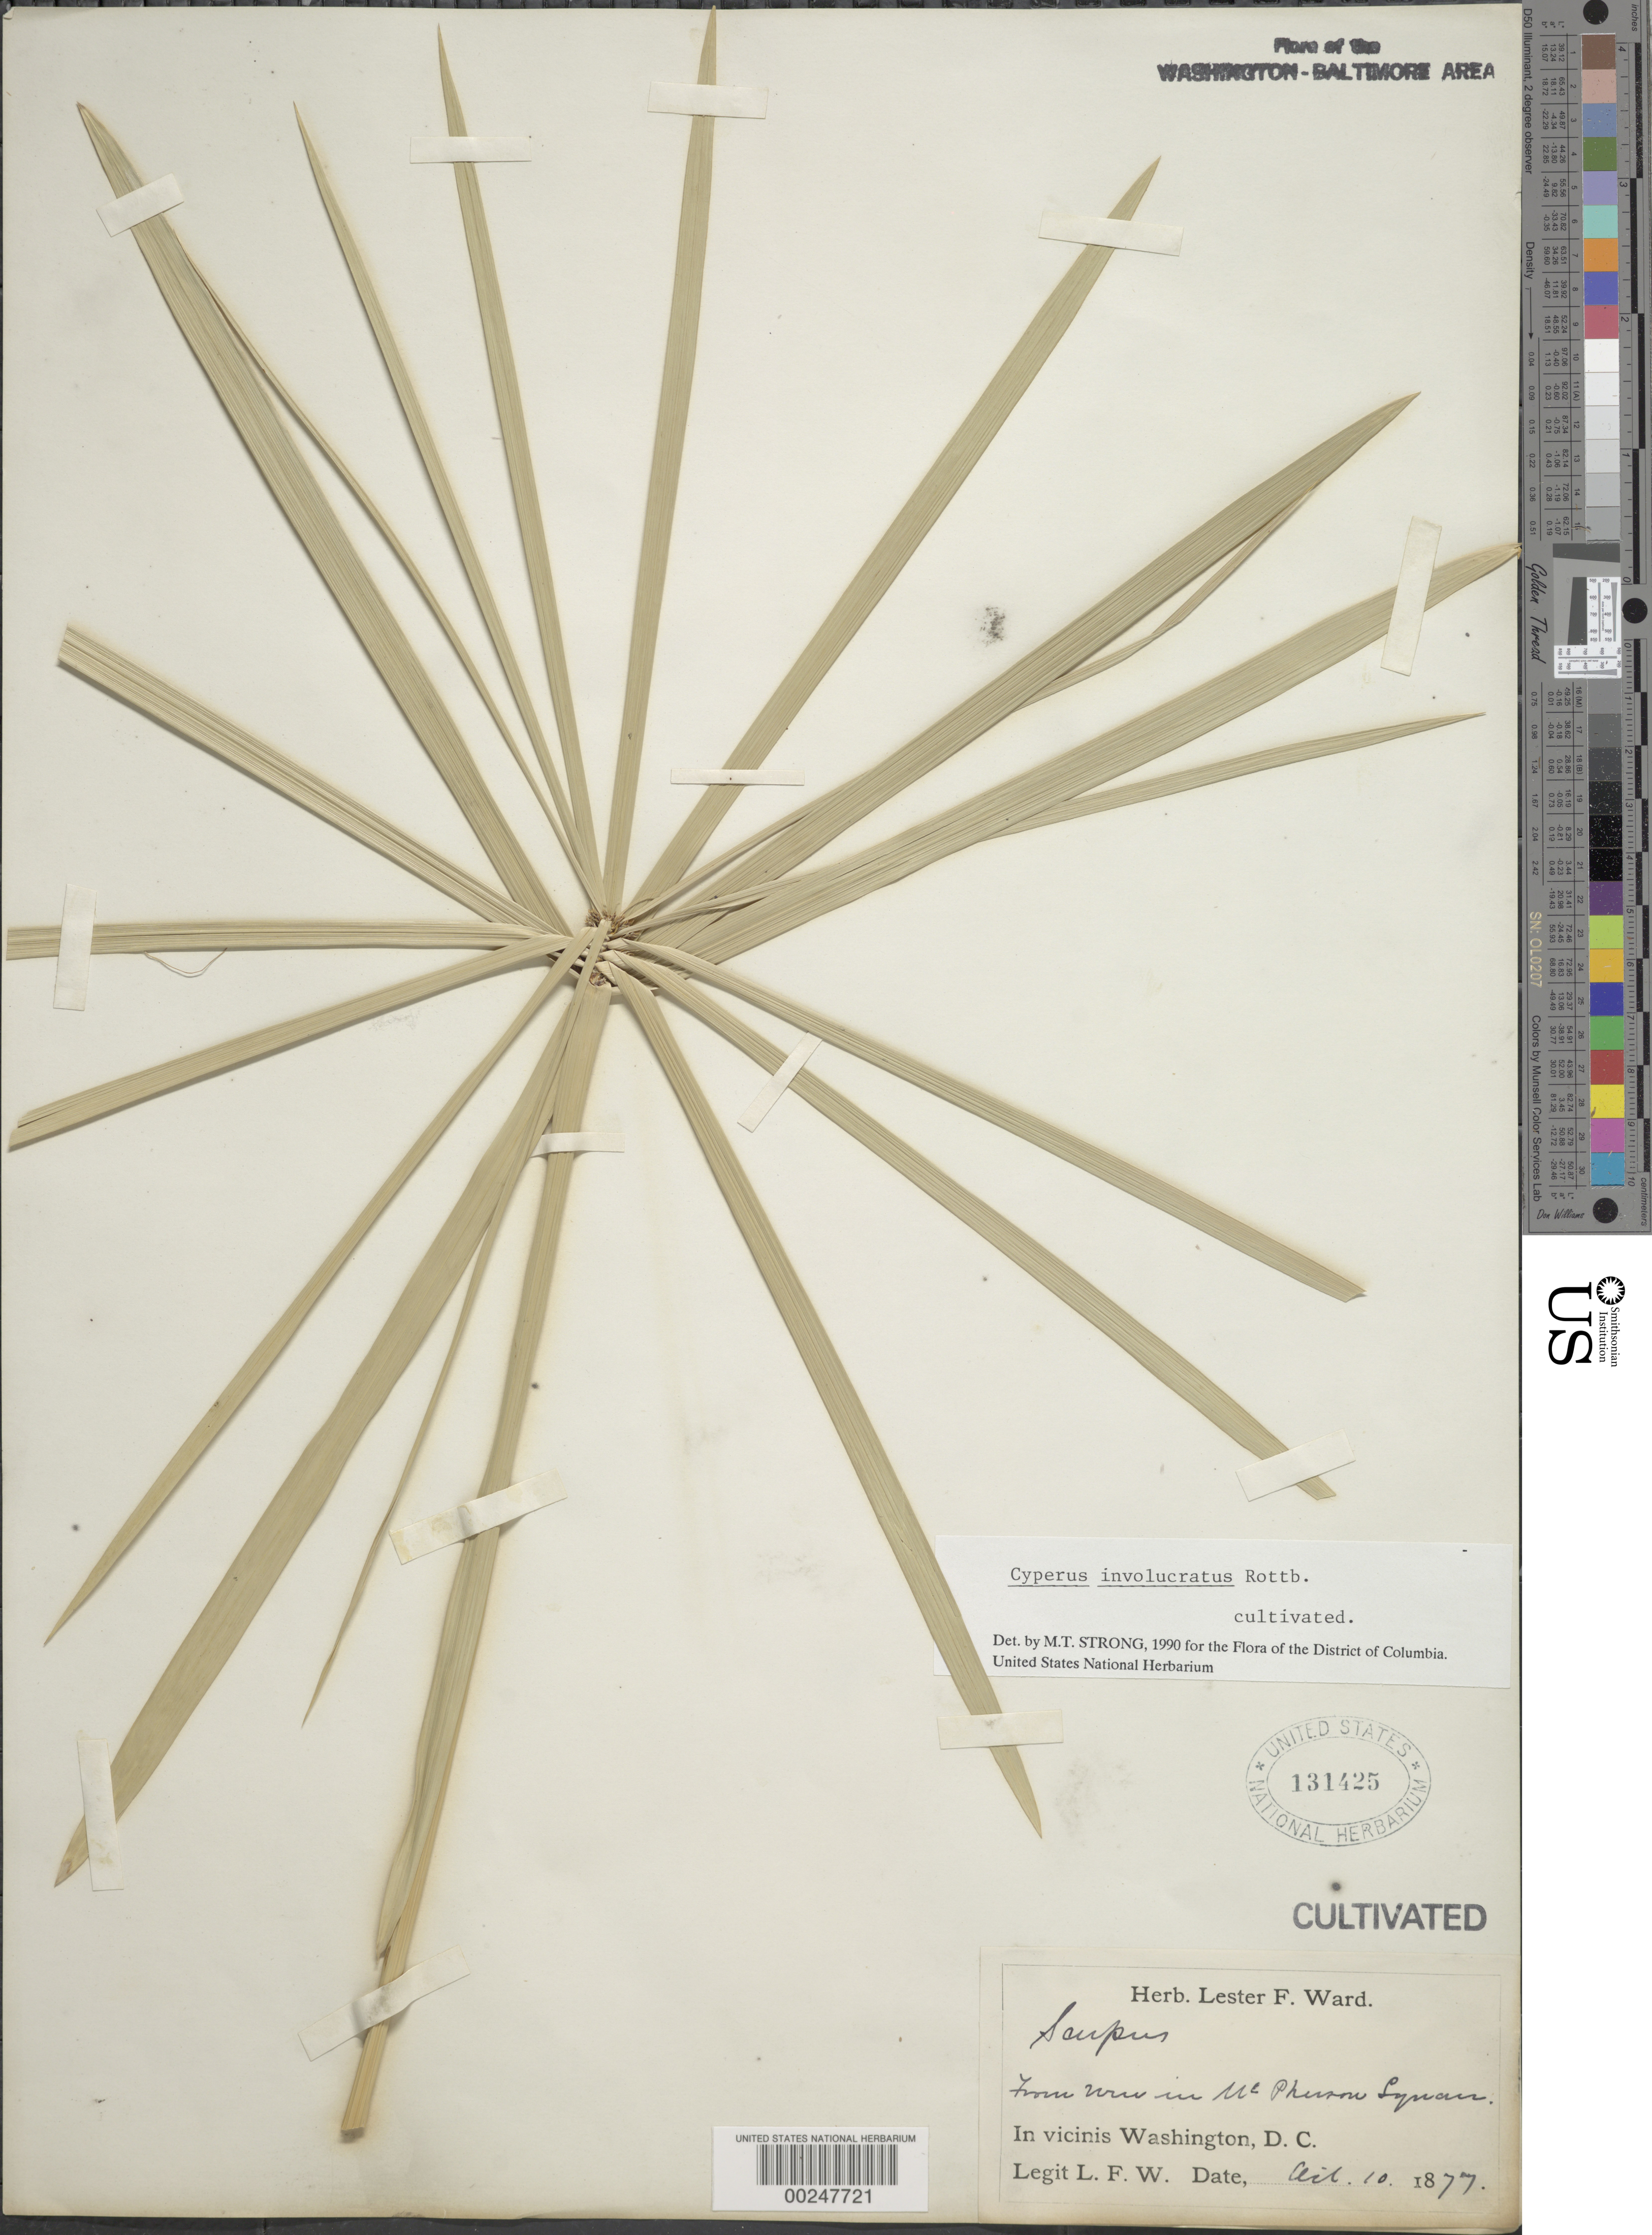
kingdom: Plantae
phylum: Tracheophyta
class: Liliopsida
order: Poales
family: Cyperaceae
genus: Cyperus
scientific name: Cyperus involucratus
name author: Rottb.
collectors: L. F. Ward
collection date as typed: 10 Apr 1877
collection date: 1877-04-10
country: United States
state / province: District of Columbia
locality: In McPherson Square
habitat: Growing in urn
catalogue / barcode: US 131425